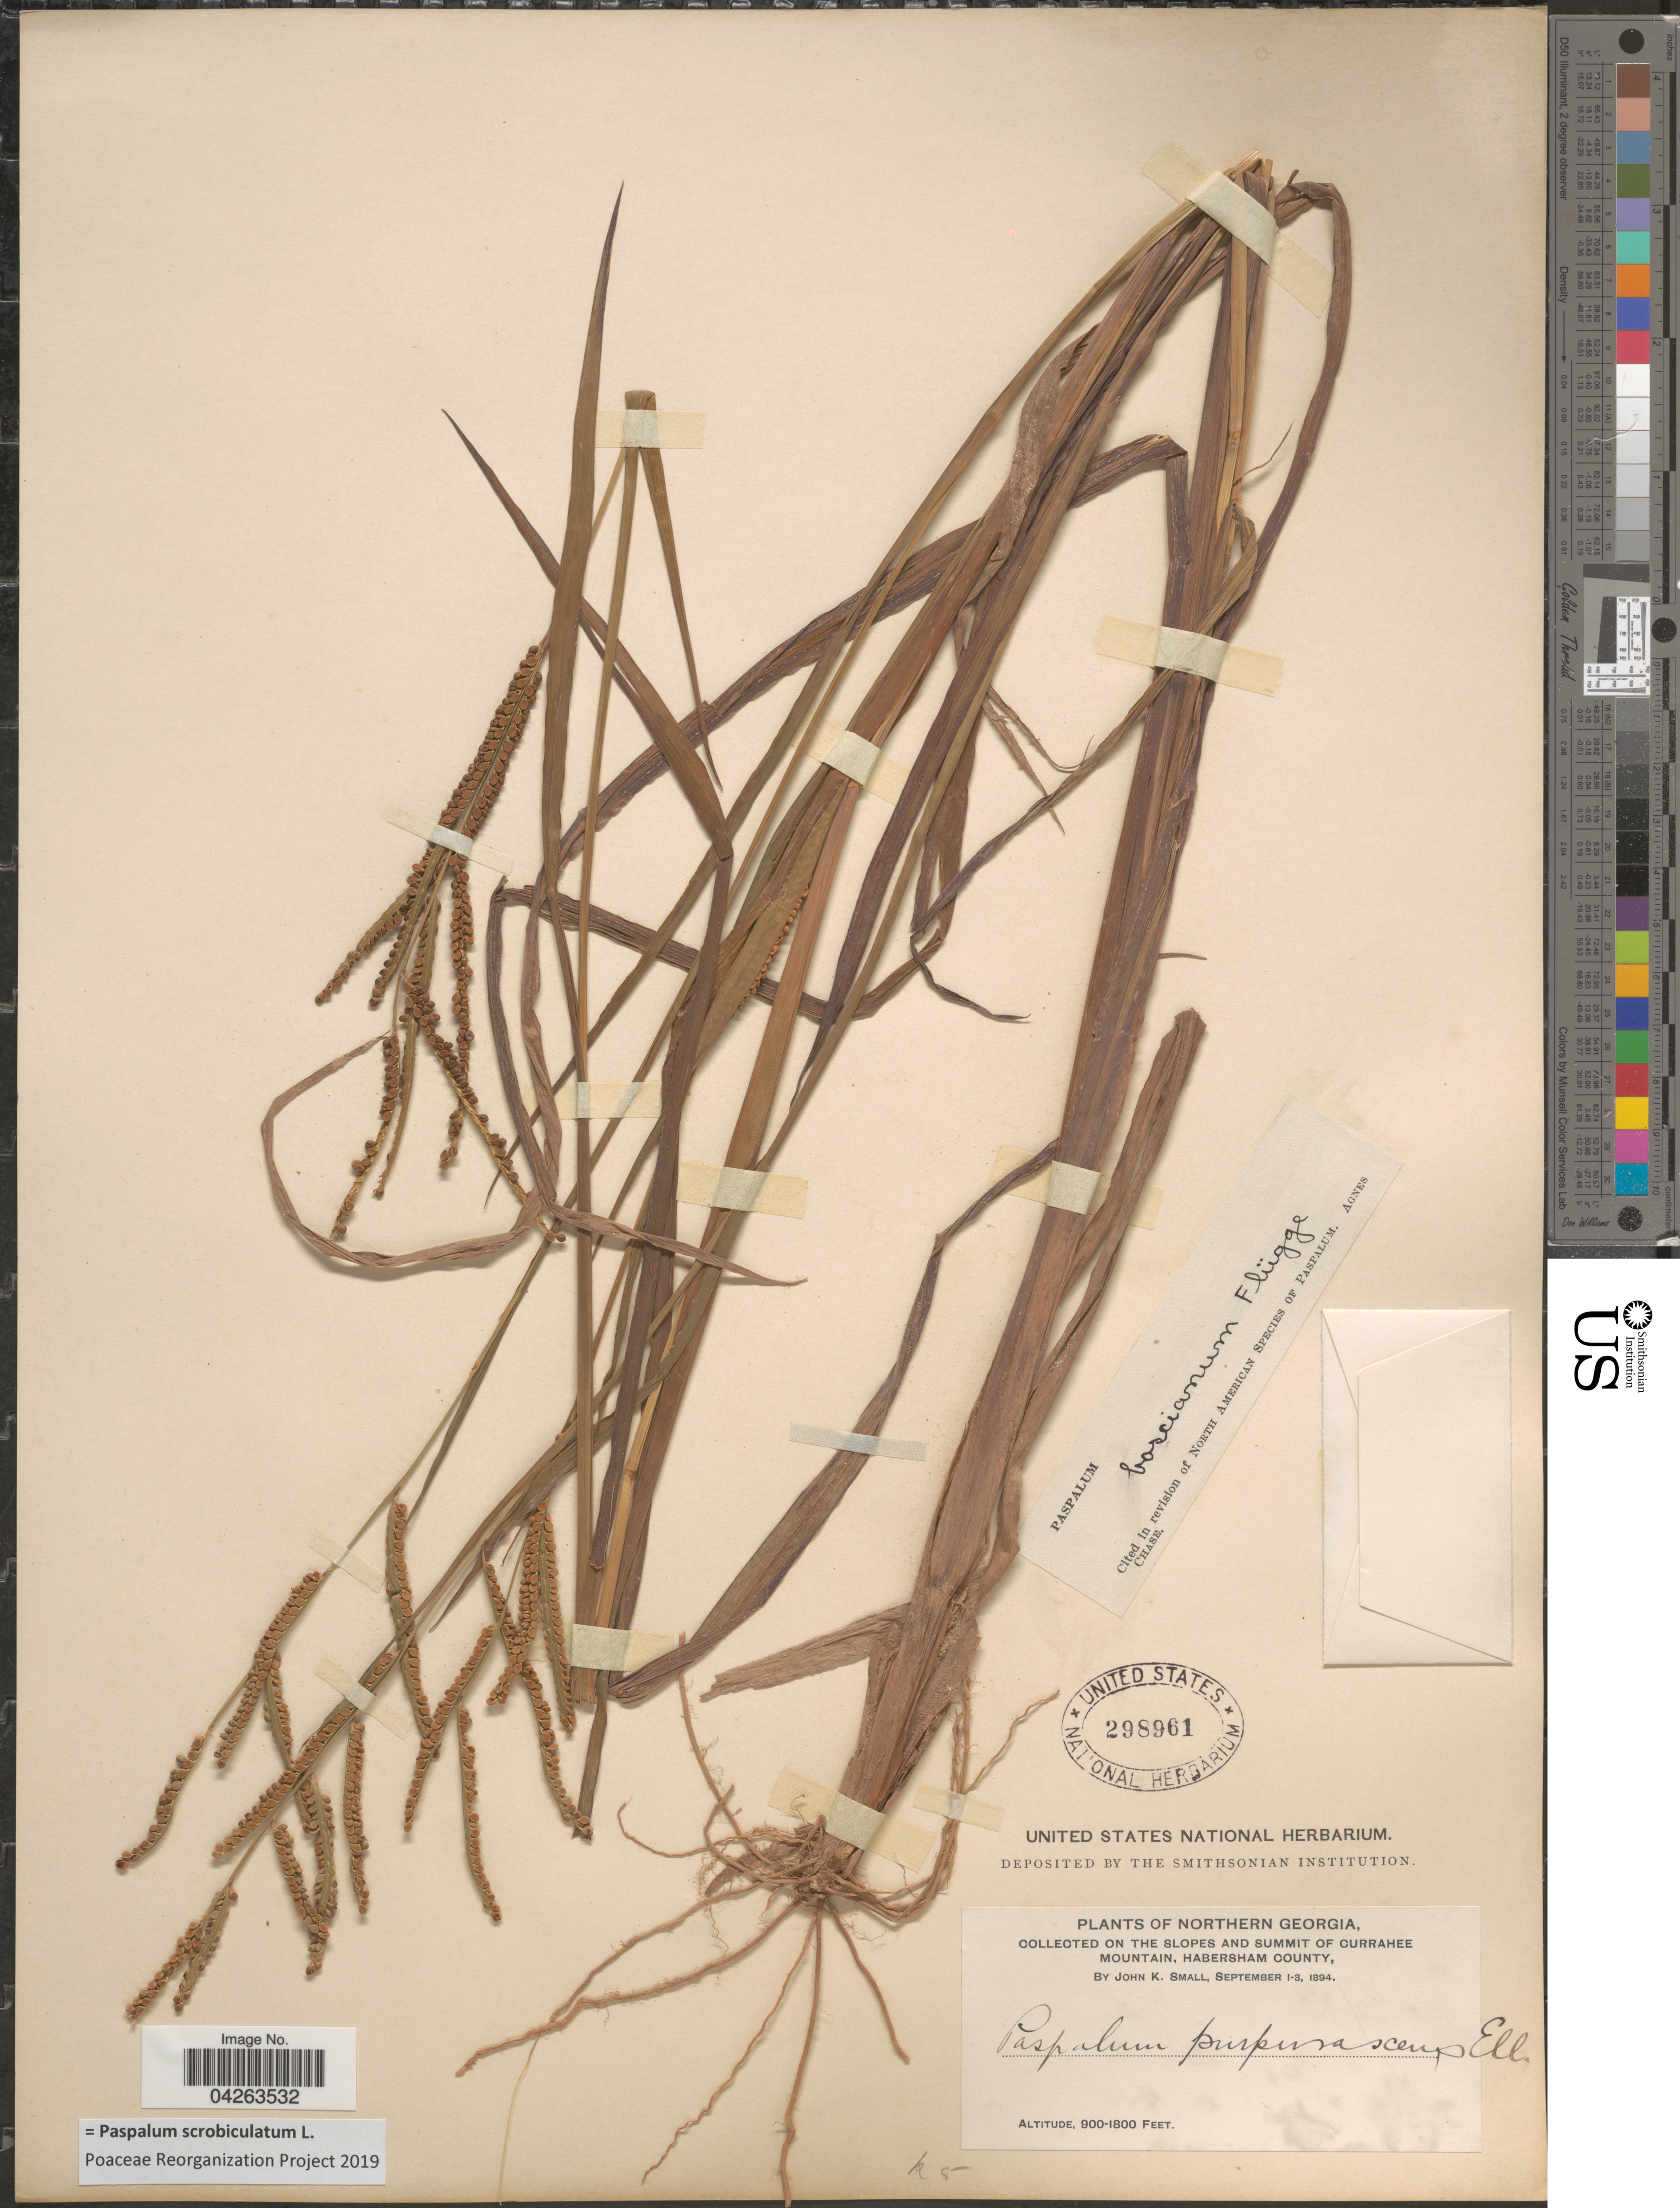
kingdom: Plantae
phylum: Tracheophyta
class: Liliopsida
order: Poales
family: Poaceae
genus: Paspalum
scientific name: Paspalum scrobiculatum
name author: L.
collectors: J. K. Small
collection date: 1894-09-01/1894-09-03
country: United States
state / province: Georgia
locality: Northern Georgia. On the slopes and Summit of Currahee Mountain, Habersham County.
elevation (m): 274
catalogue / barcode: US 298961